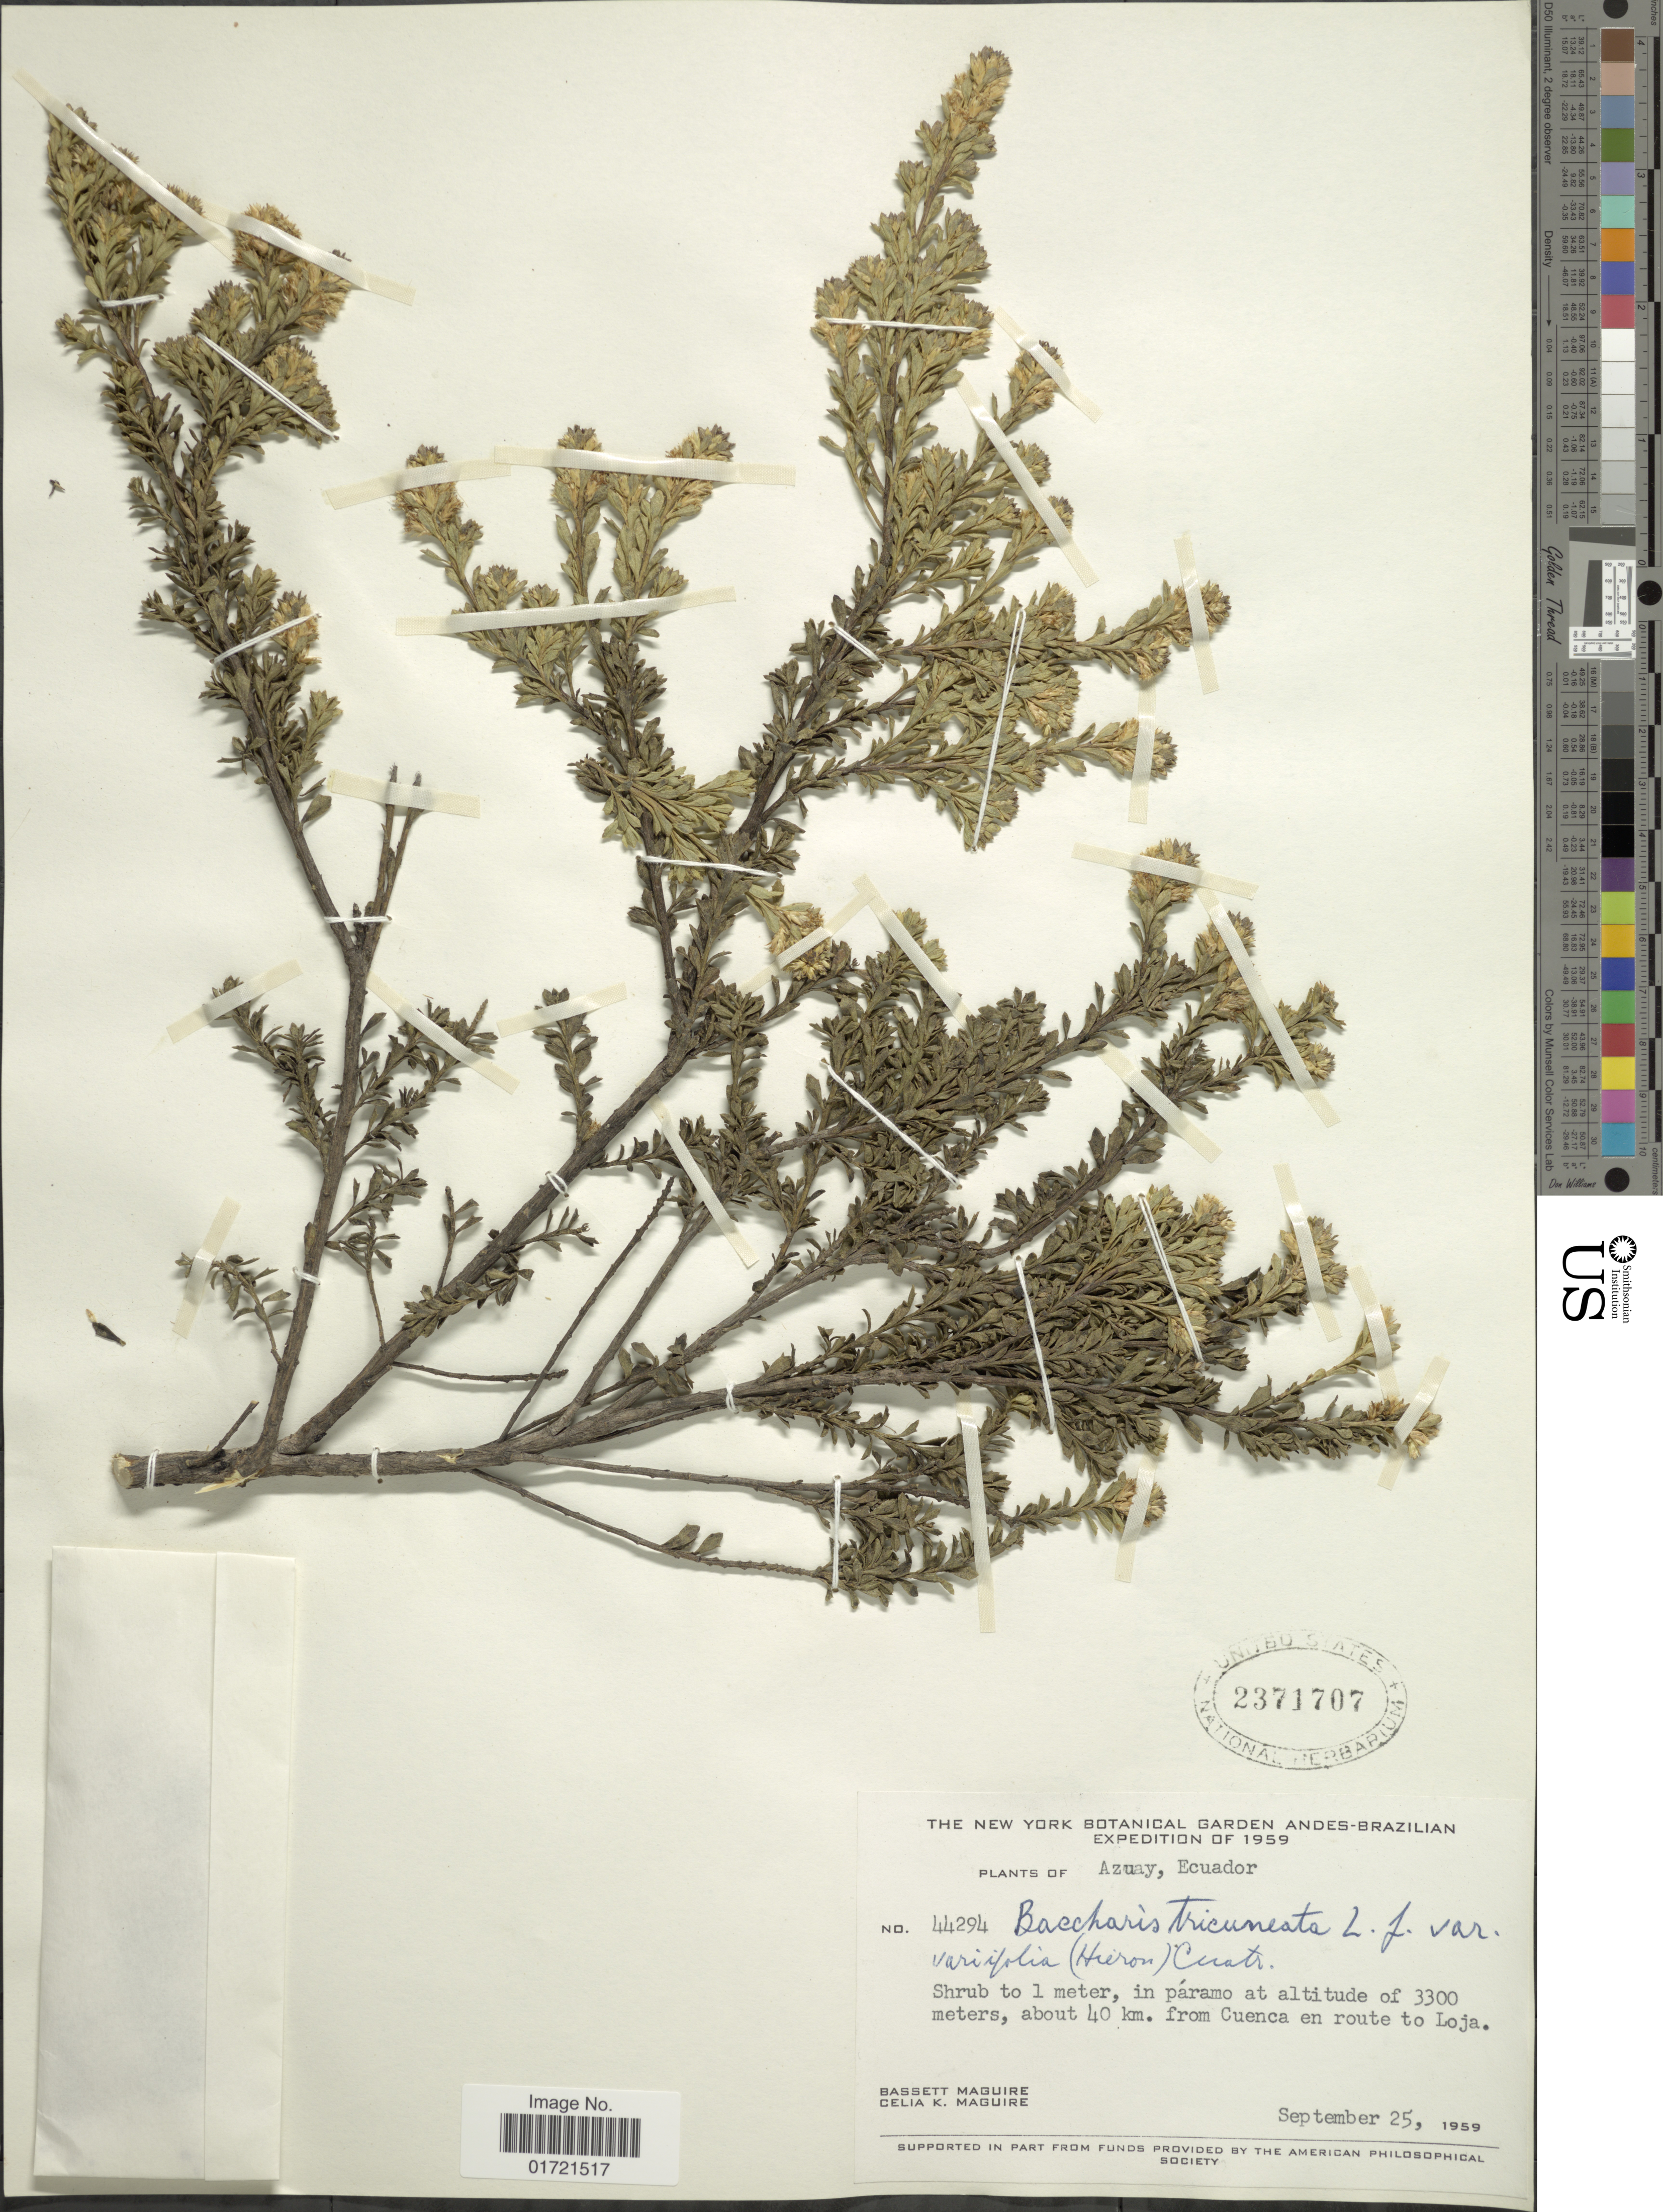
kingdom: Plantae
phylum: Tracheophyta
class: Magnoliopsida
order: Asterales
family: Asteraceae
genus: Baccharis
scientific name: Baccharis tricuneata var. variifolia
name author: (Hieron.) Cuatrec.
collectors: B. Maguire & C. K. Maguire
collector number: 44294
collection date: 1959-09-25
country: Ecuador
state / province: Azuay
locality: In paramo, about 40 km. from Cuenca en route to Loja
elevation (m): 3300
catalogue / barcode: US 2371707